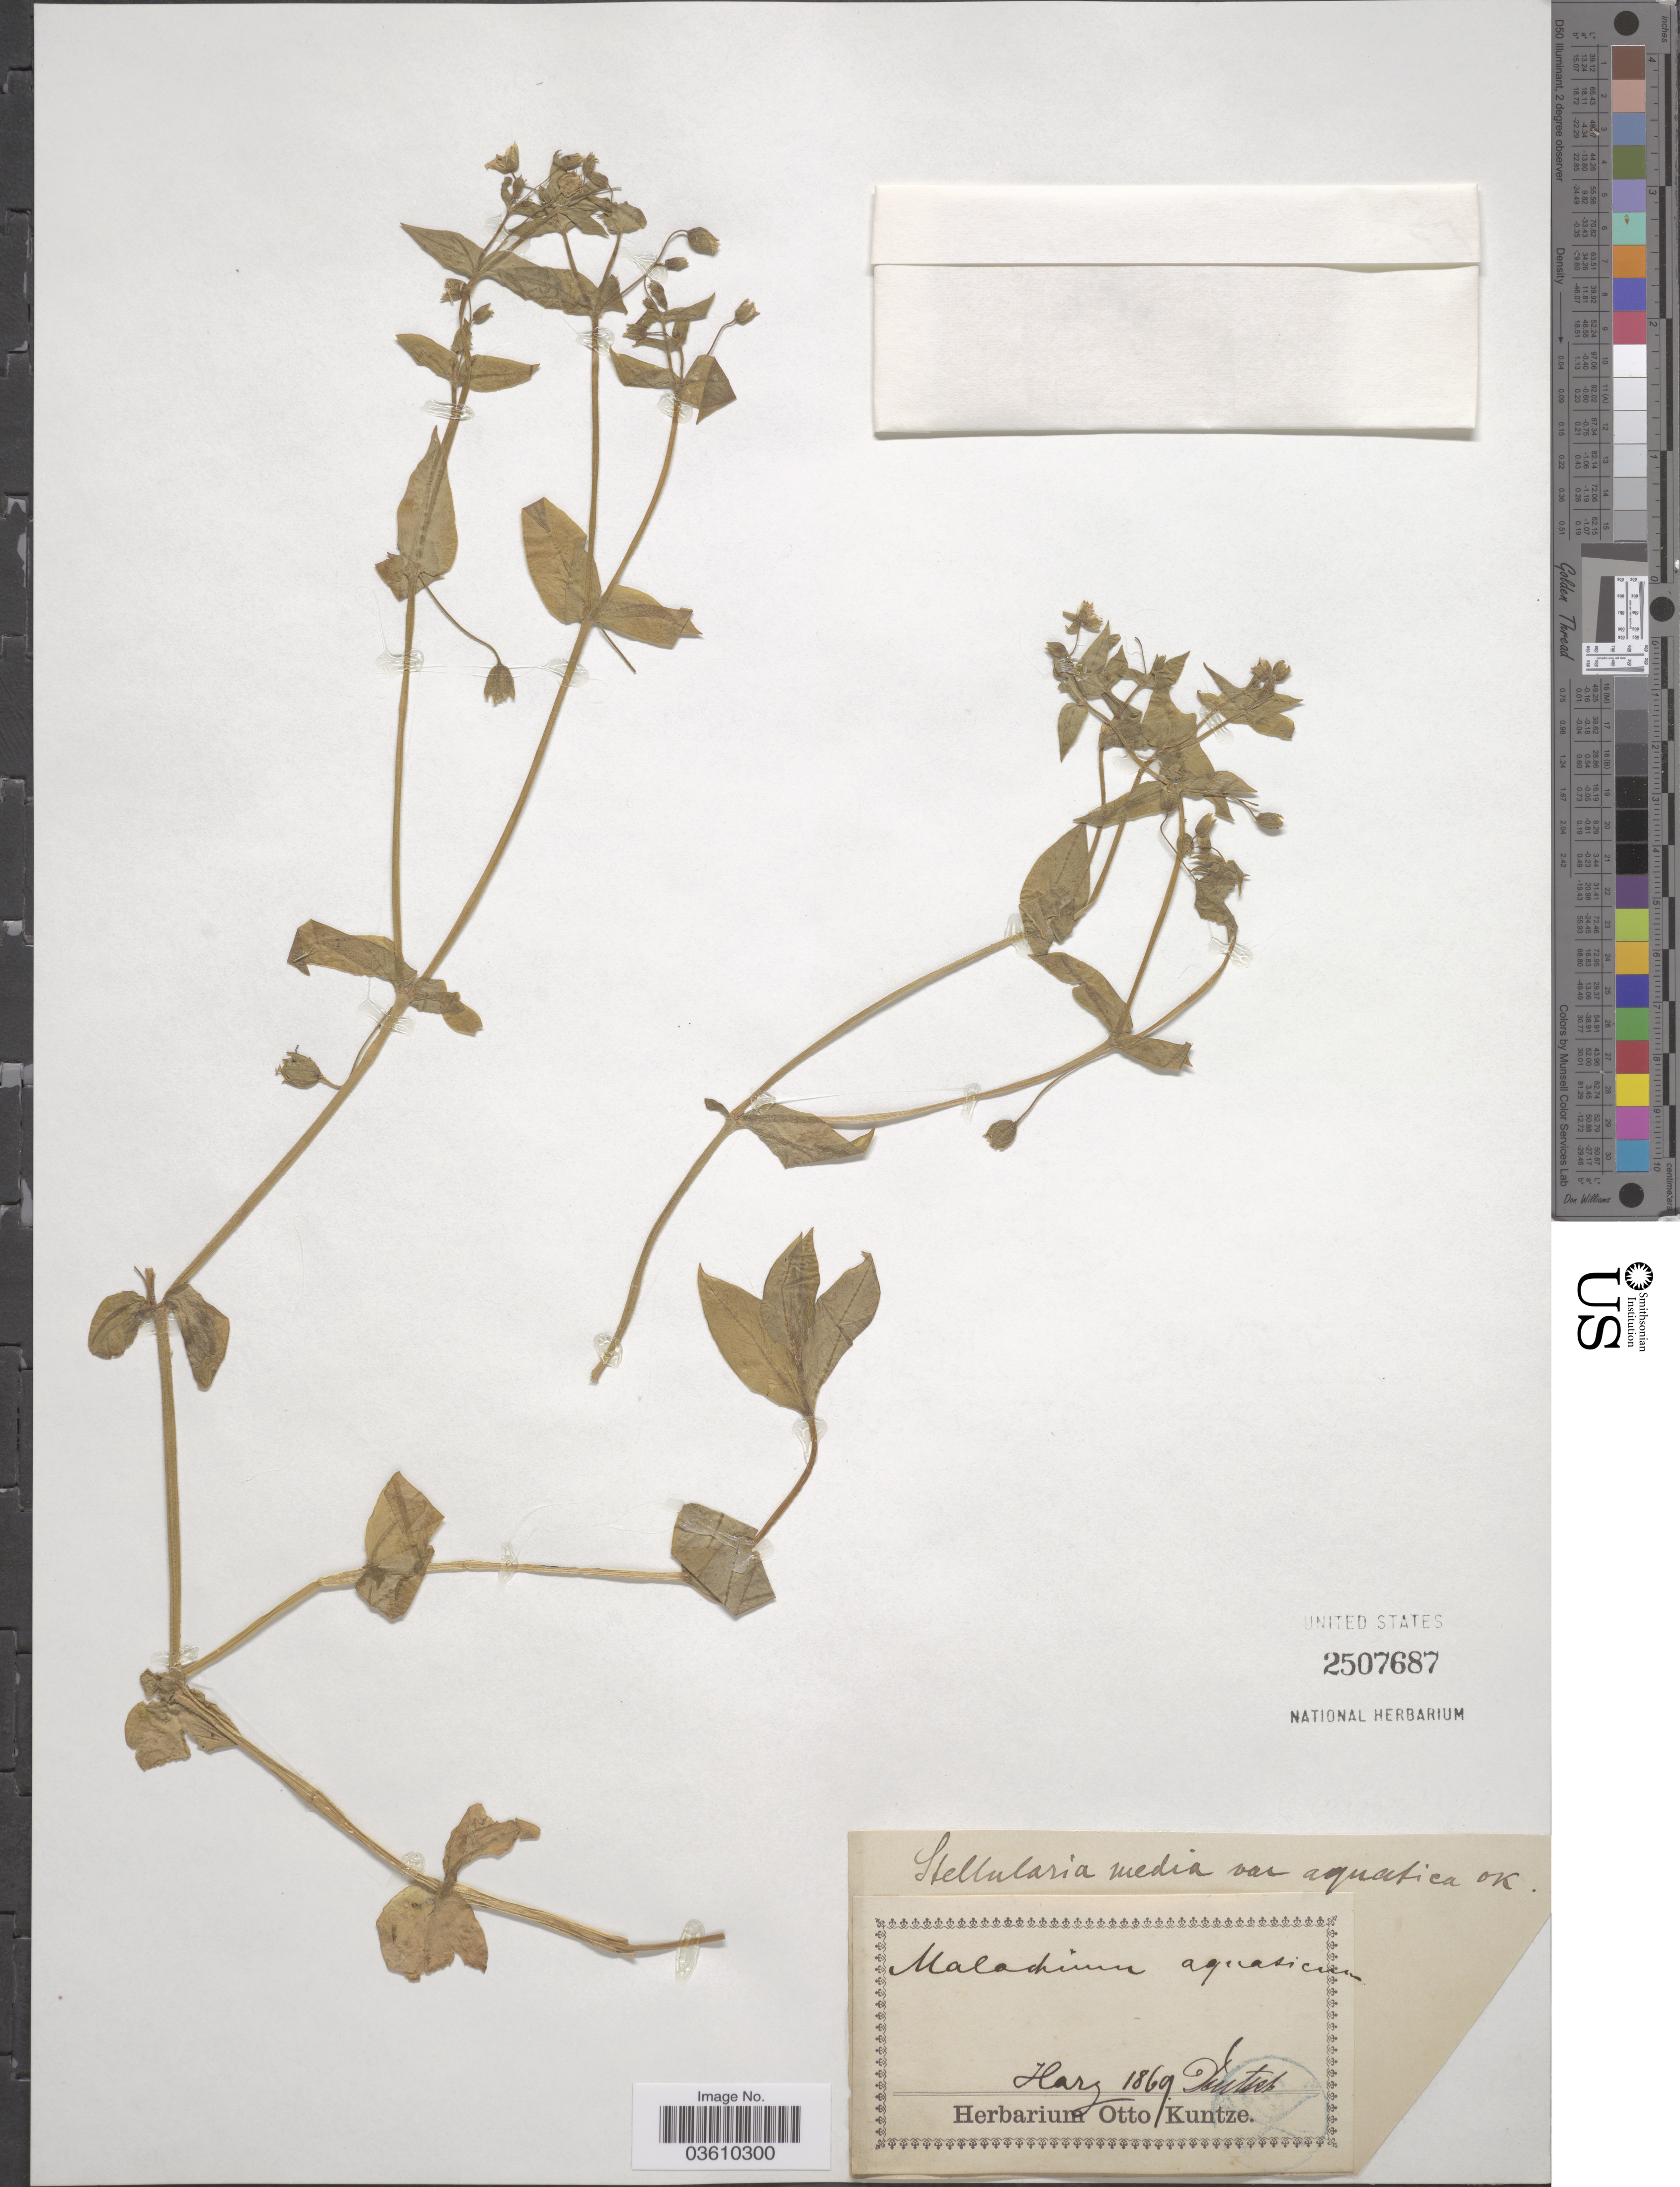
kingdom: Plantae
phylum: Tracheophyta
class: Magnoliopsida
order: Caryophyllales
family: Caryophyllaceae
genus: Stellaria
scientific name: Stellaria media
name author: (L.) Vill.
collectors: -. Harz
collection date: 1869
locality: Deutsch. [interpreted]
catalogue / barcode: US 2507687